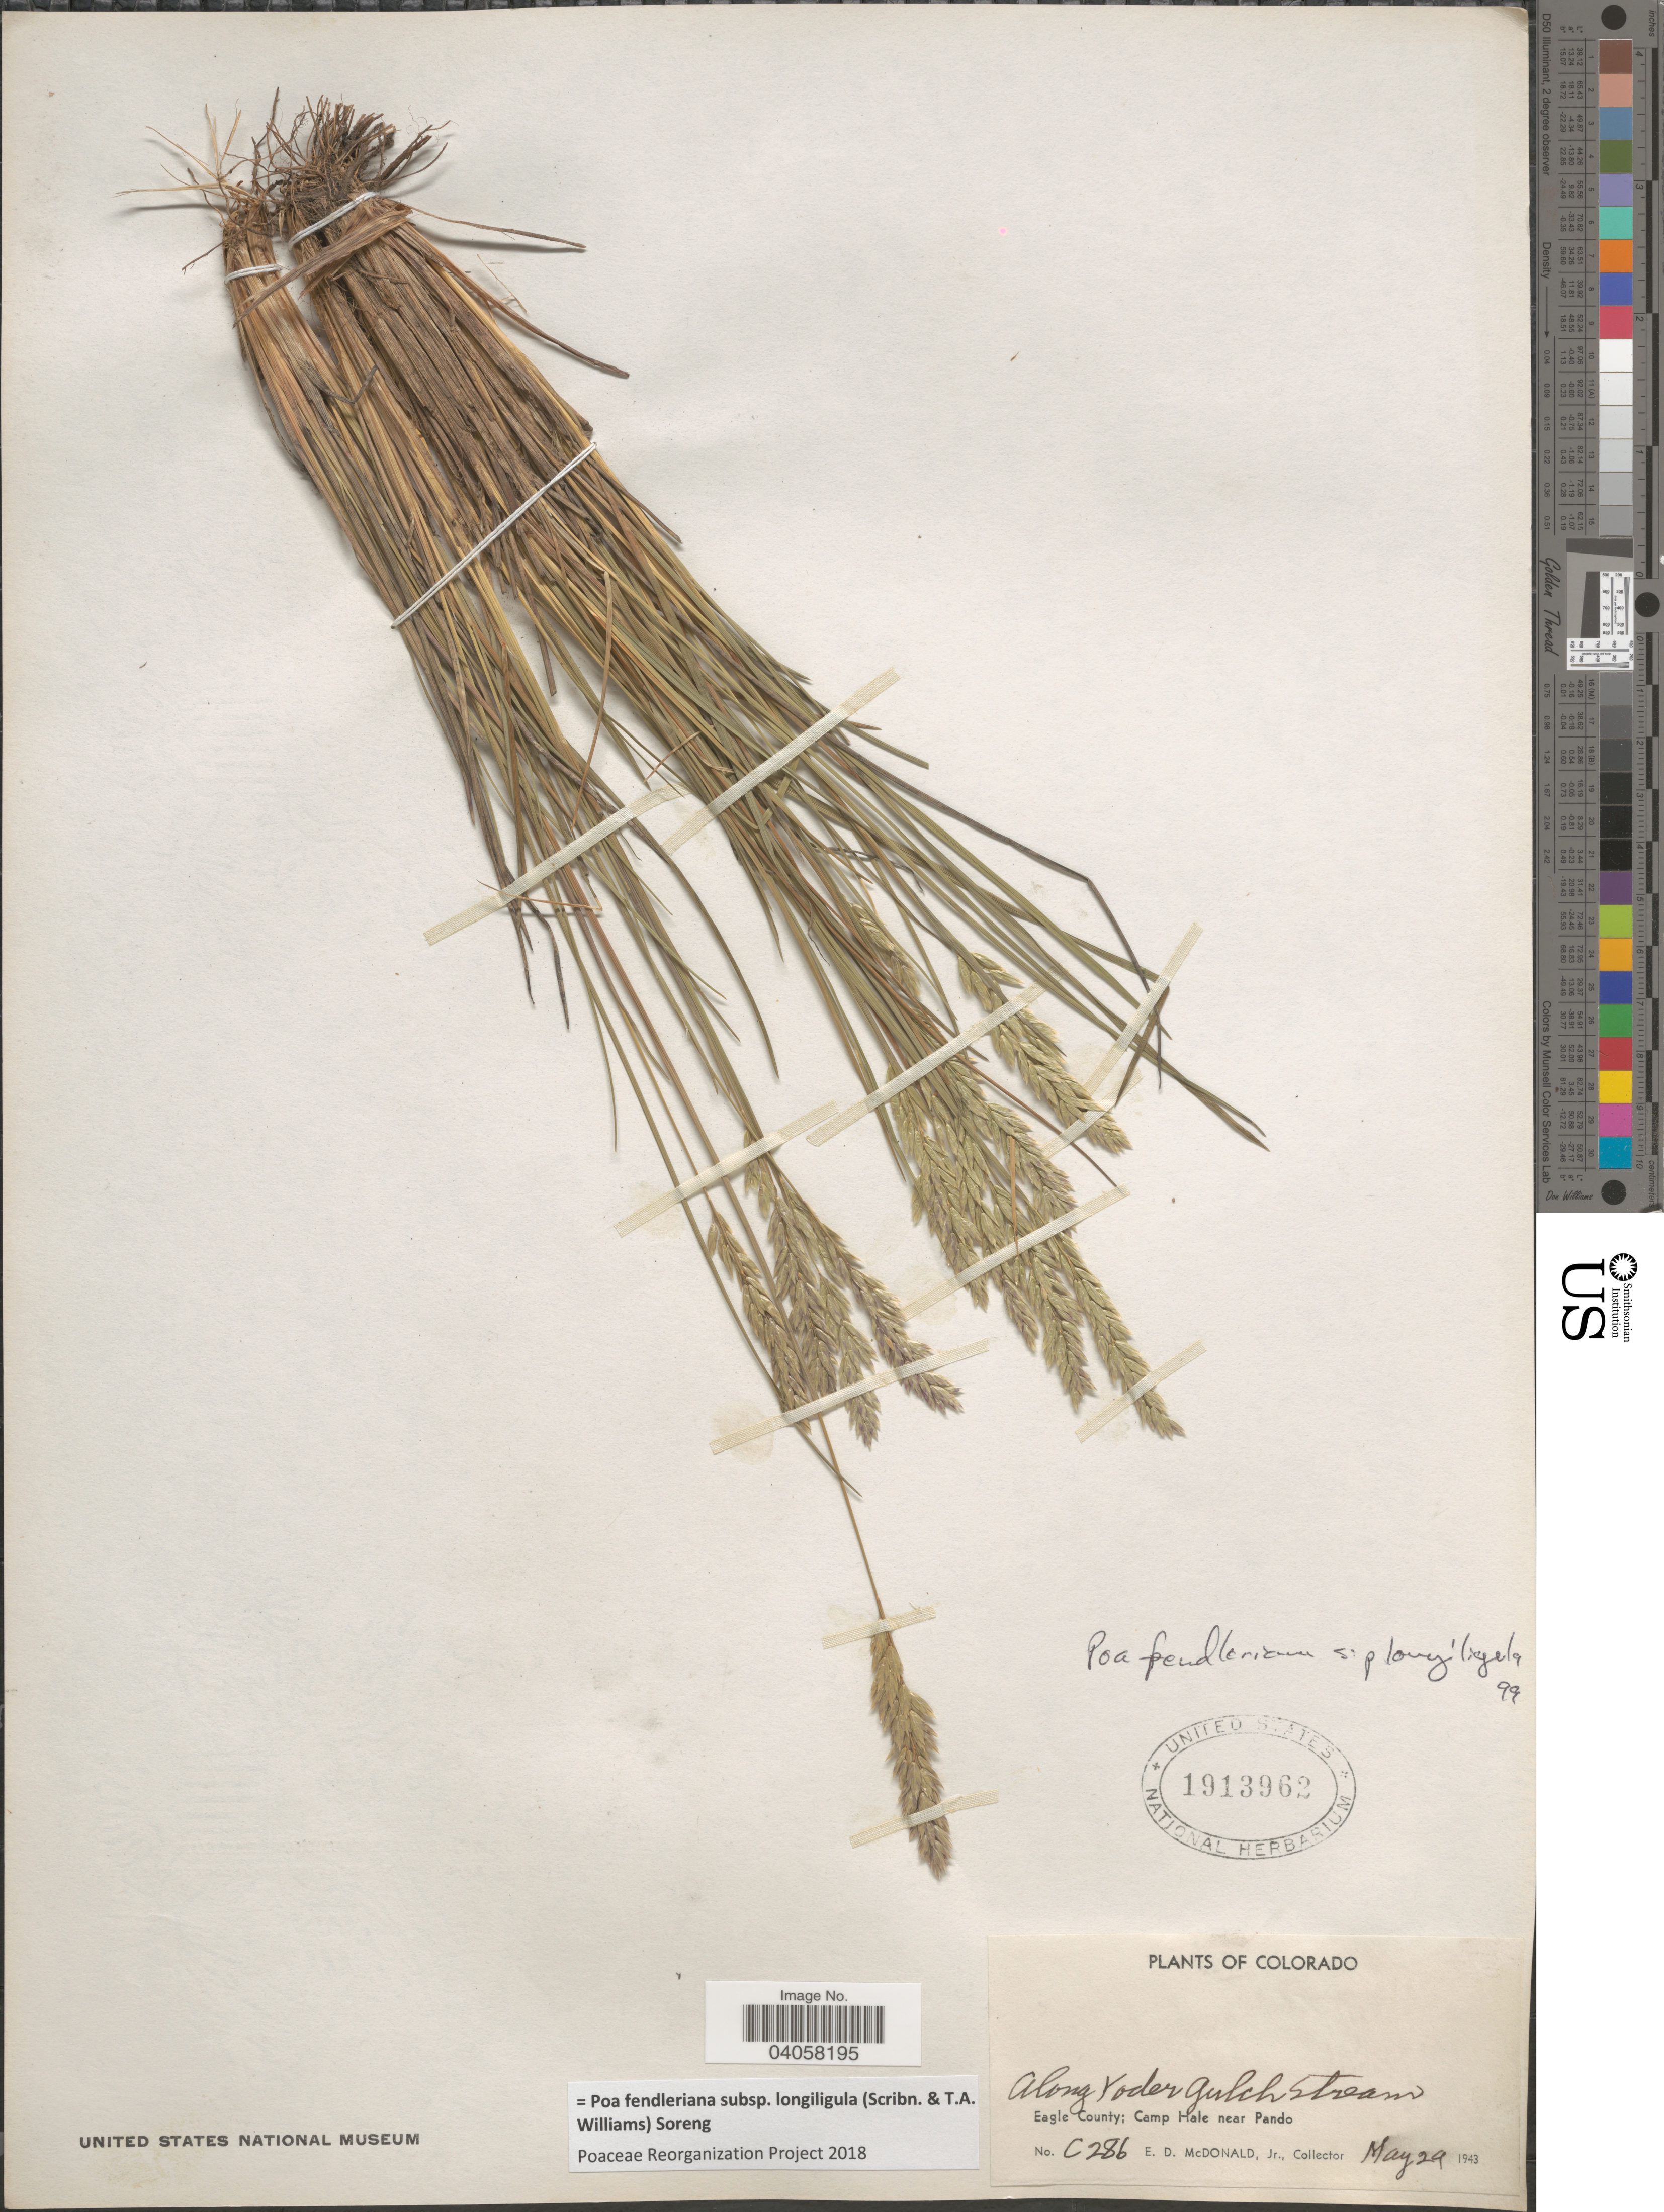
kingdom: Plantae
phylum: Tracheophyta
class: Liliopsida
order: Poales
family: Poaceae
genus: Poa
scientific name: Poa fendleriana subsp. longiligula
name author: (Scribn. & T.A. Williams) Soreng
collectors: E. D. McDonald Jr.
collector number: C286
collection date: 1943-05-29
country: United States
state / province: Colorado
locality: Along Roder Gulch Stream. Eagle County; Camp Hale near Pando.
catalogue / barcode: US 1913962